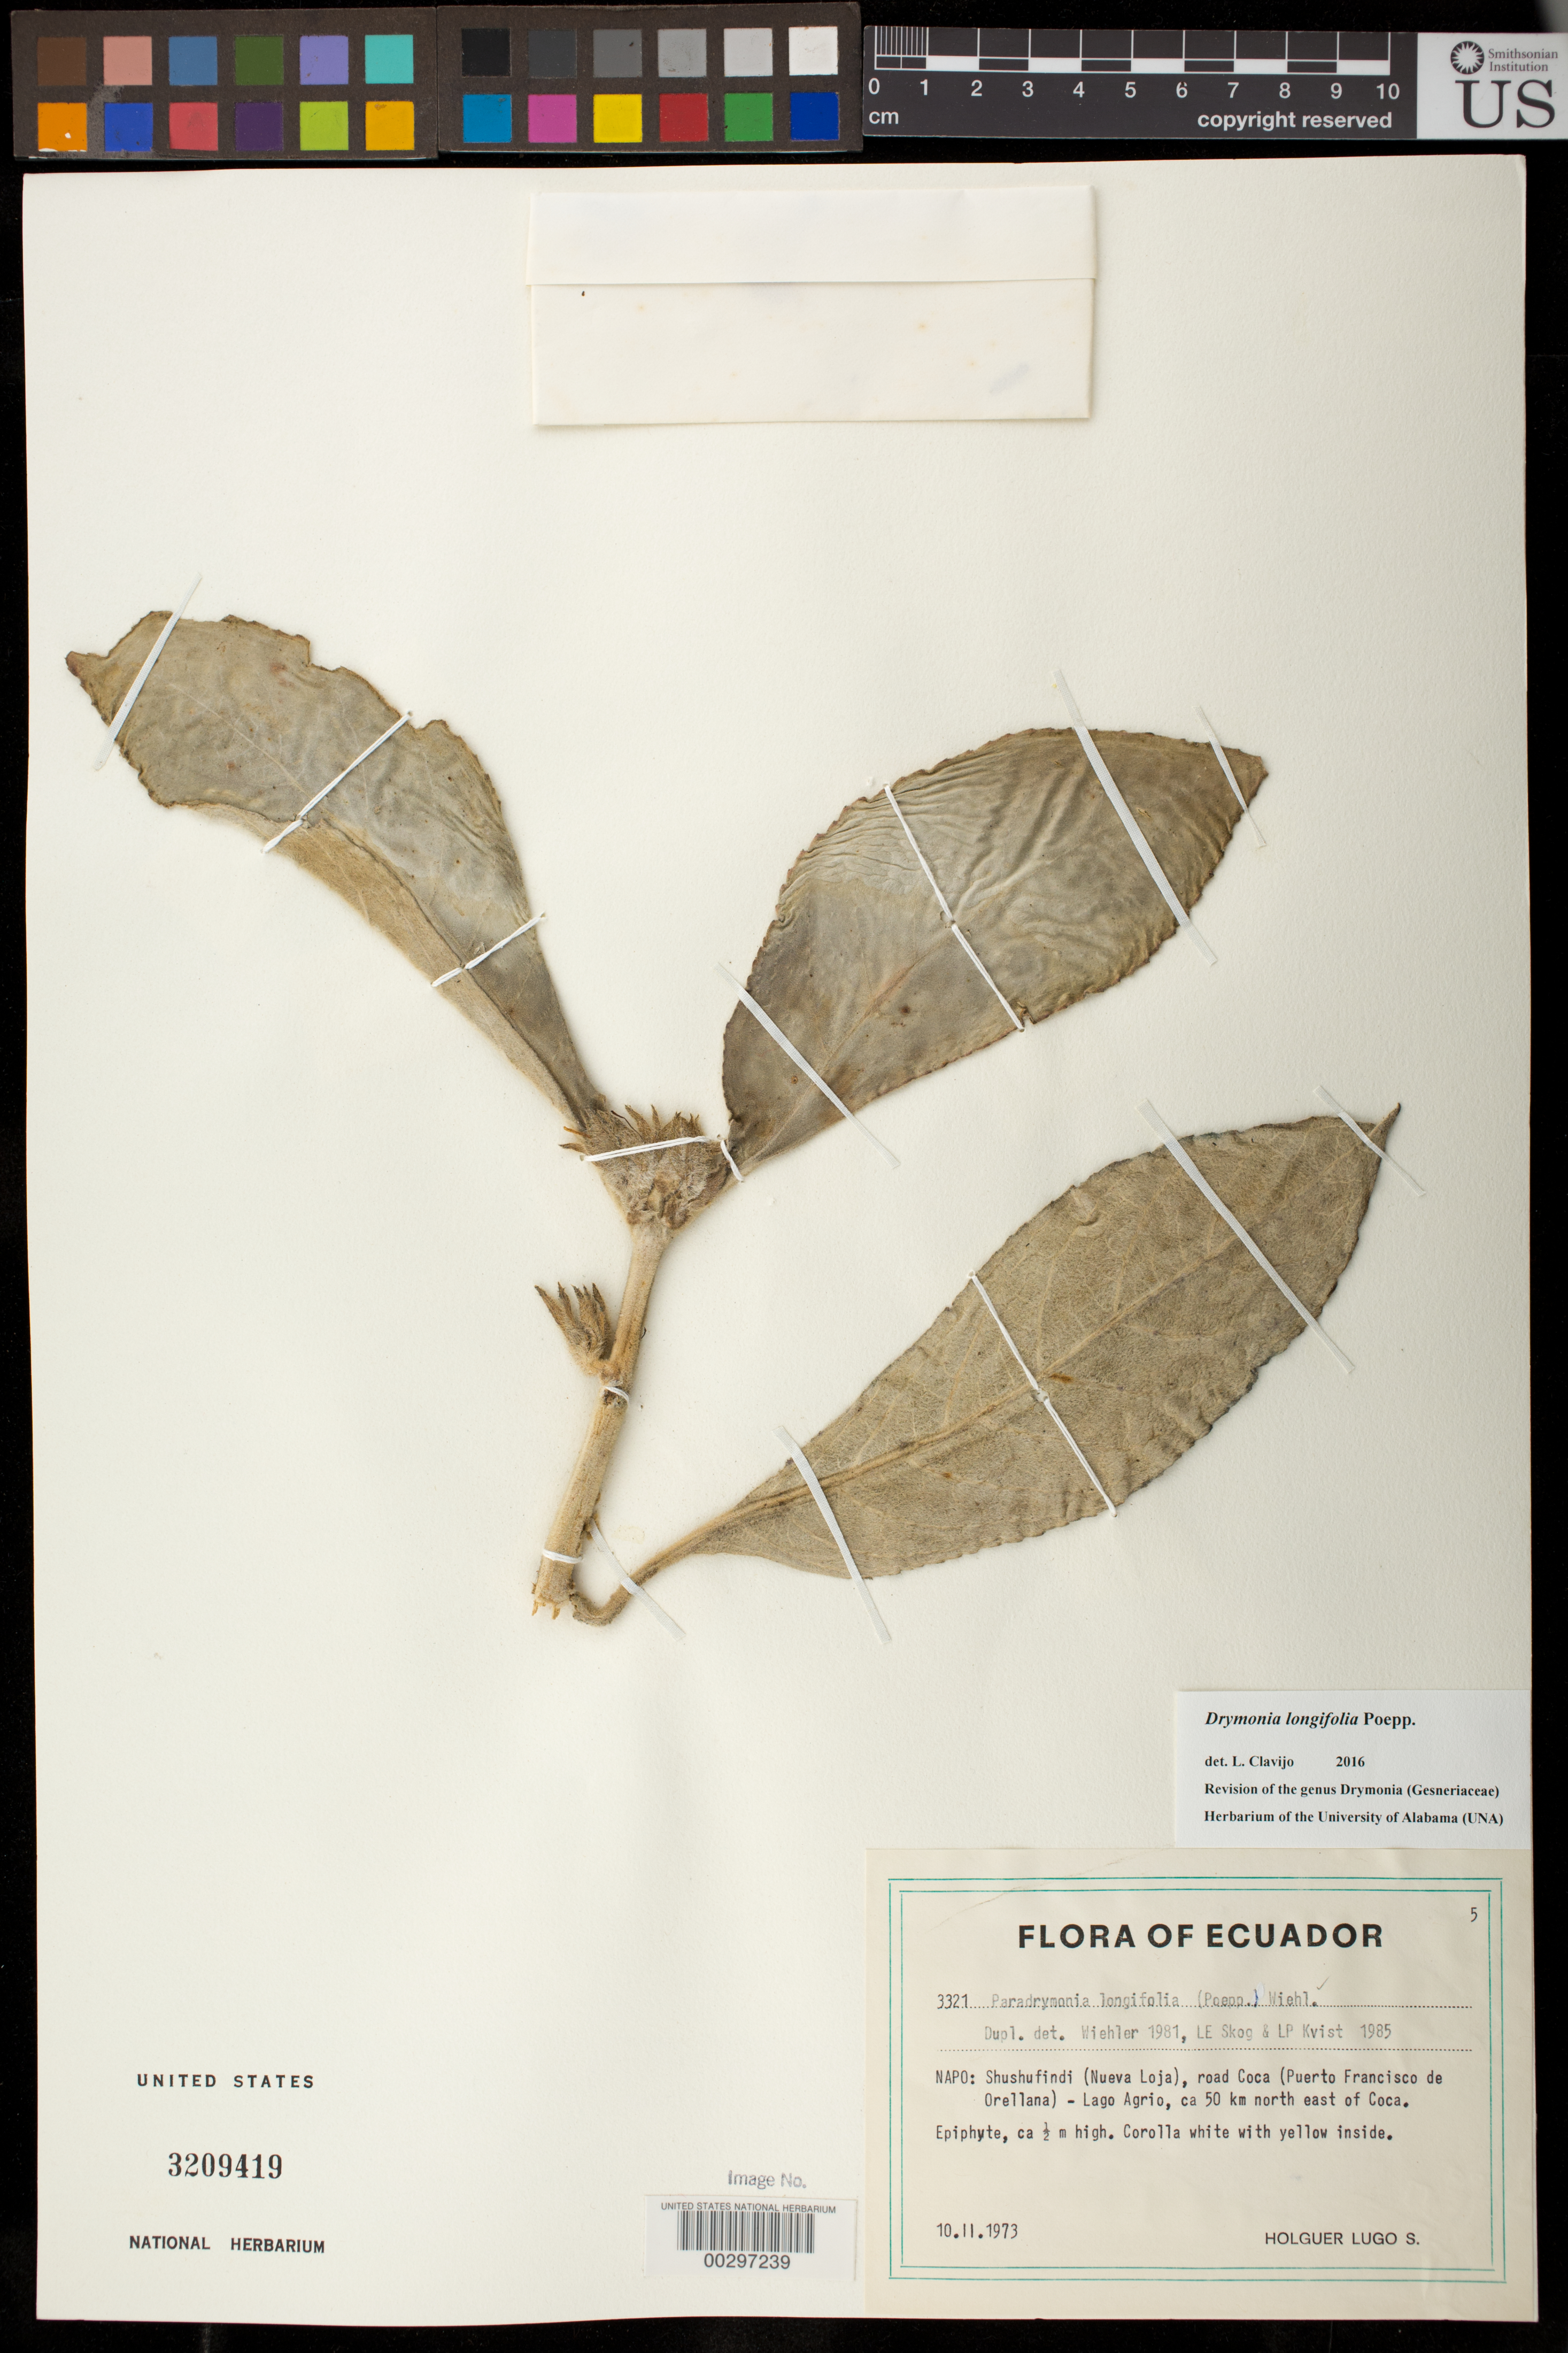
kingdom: Plantae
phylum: Tracheophyta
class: Magnoliopsida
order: Lamiales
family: Gesneriaceae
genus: Drymonia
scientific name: Drymonia longifolia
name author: Poepp.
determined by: Clavijo, L.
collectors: H. Lugo S.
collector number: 3321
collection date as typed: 10 Feb 1973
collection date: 1973-02-10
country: Ecuador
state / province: Sucumbíos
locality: Napo.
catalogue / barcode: US 3209419